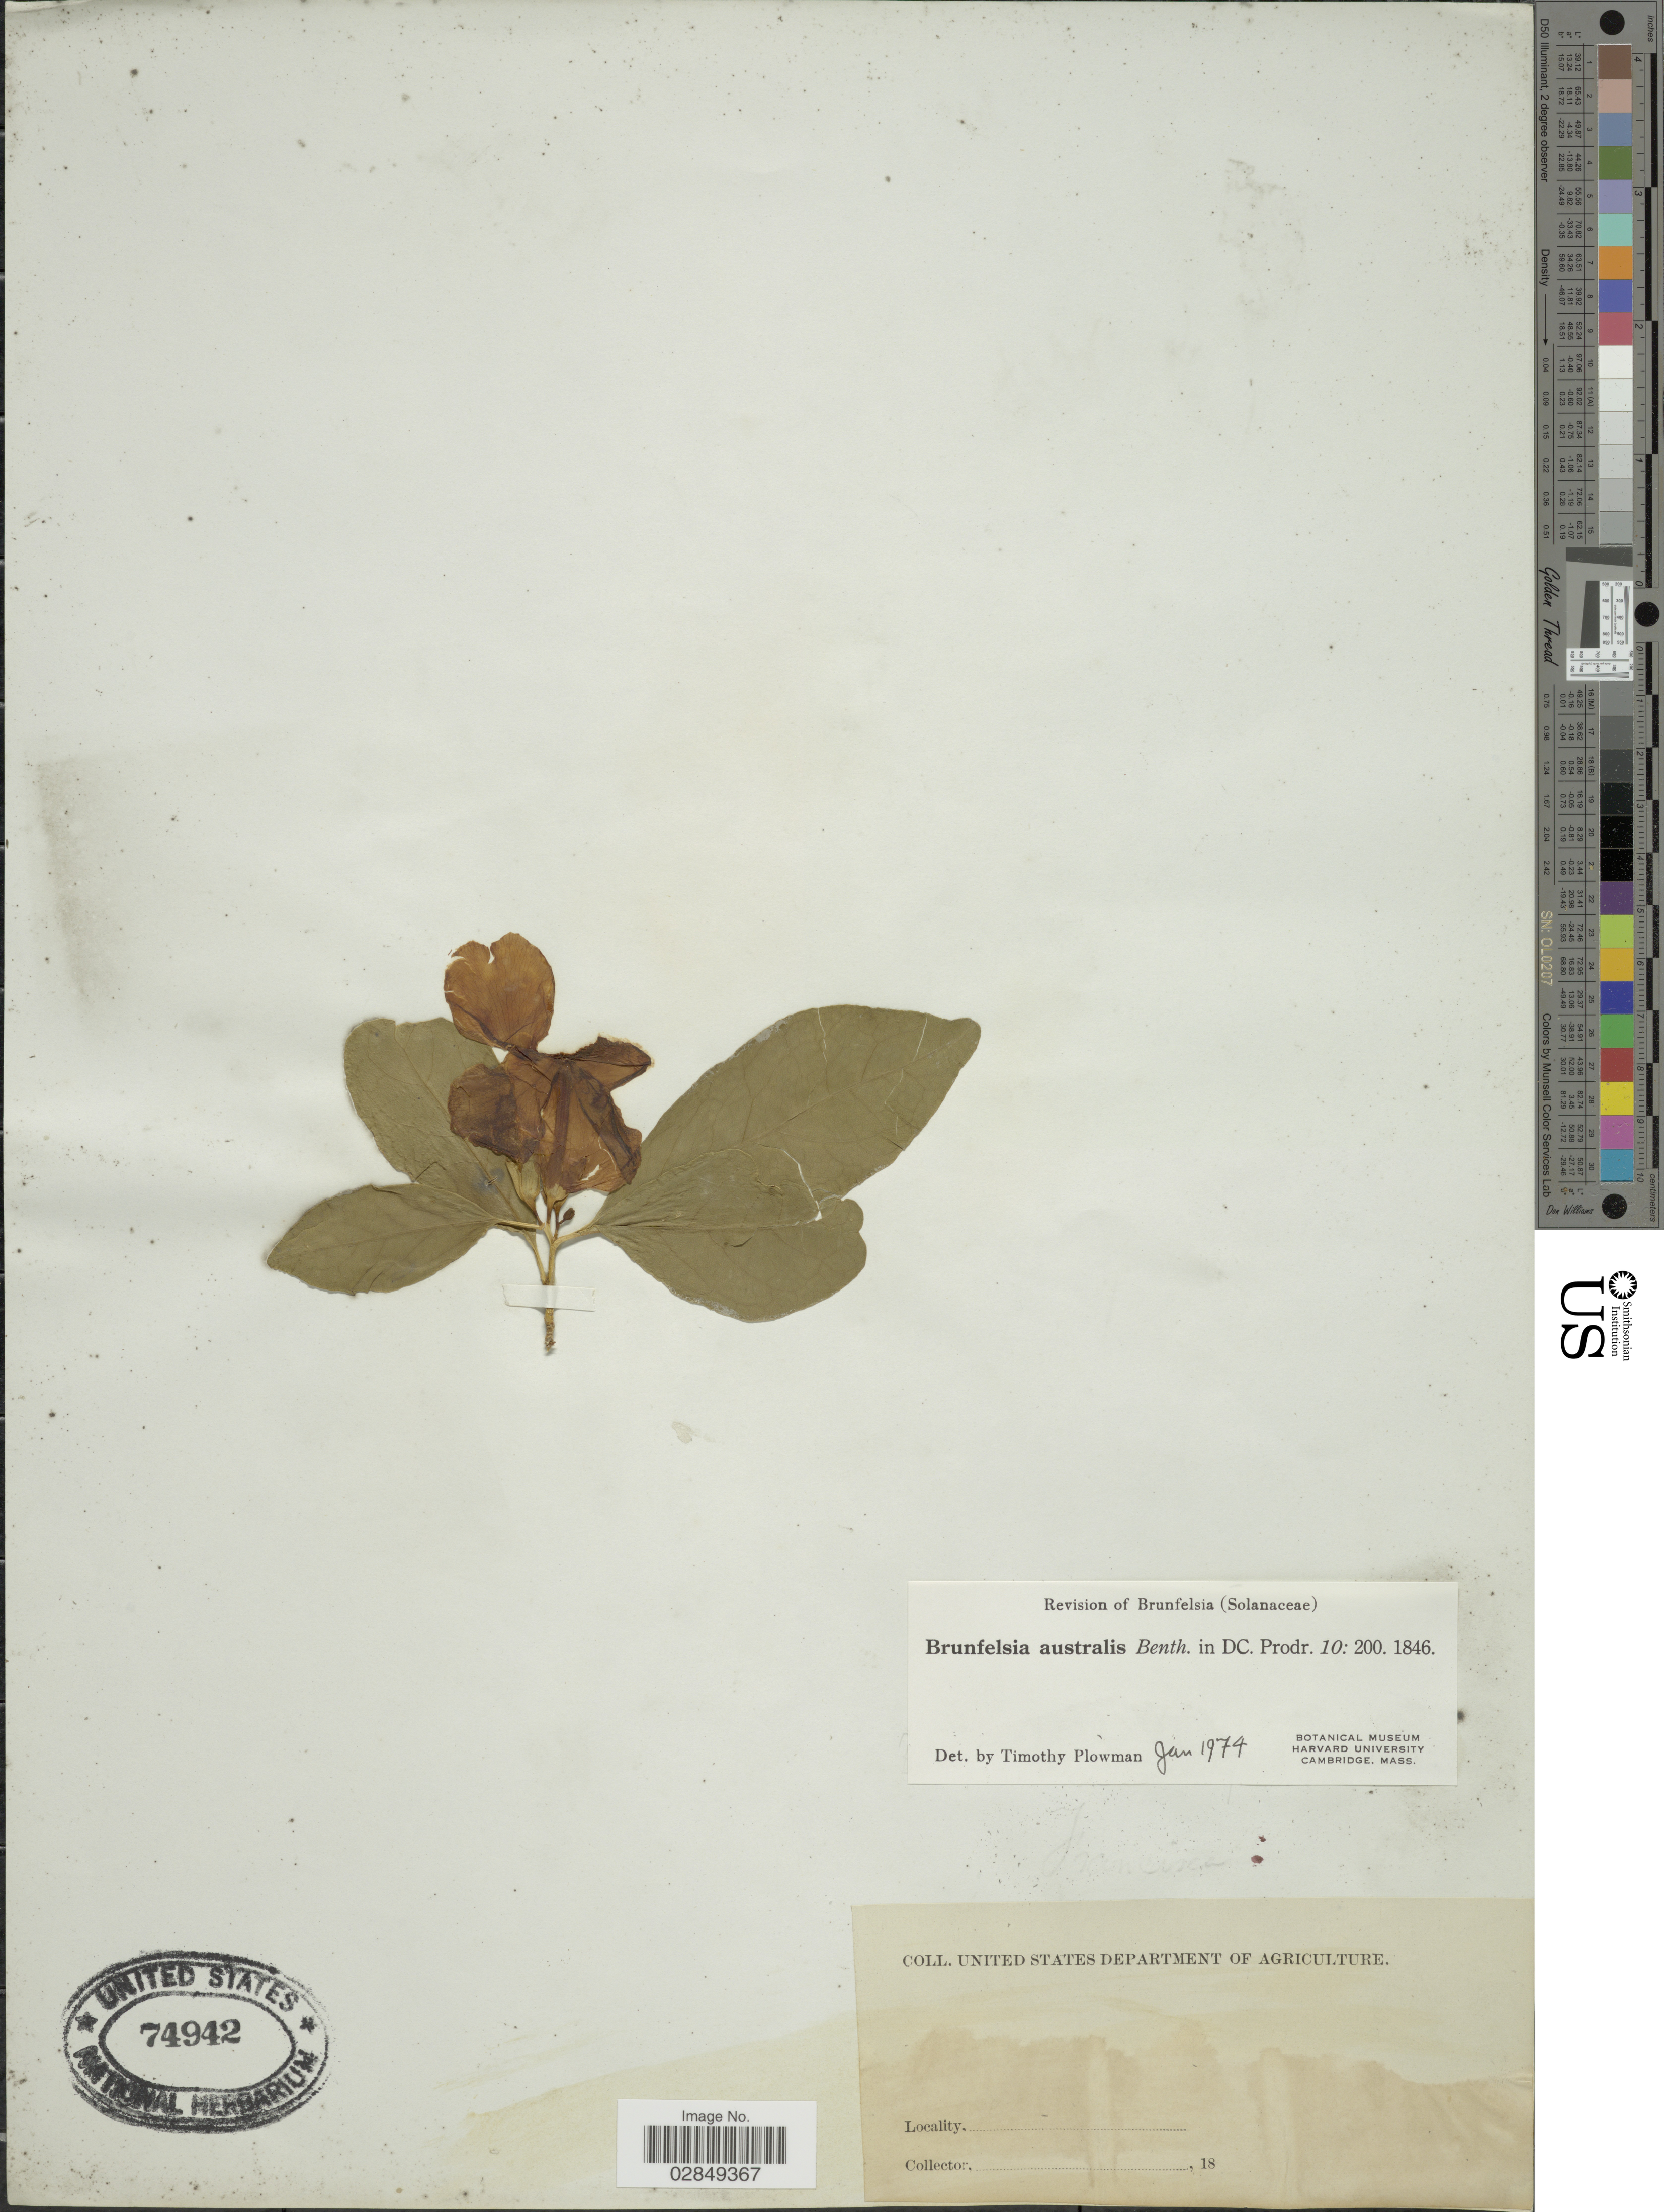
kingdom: Plantae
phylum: Tracheophyta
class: Magnoliopsida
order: Solanales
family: Solanaceae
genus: Brunfelsia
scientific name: Brunfelsia australis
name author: Benth.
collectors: ex herb. U. S. Department of Agriculture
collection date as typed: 18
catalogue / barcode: US 74942